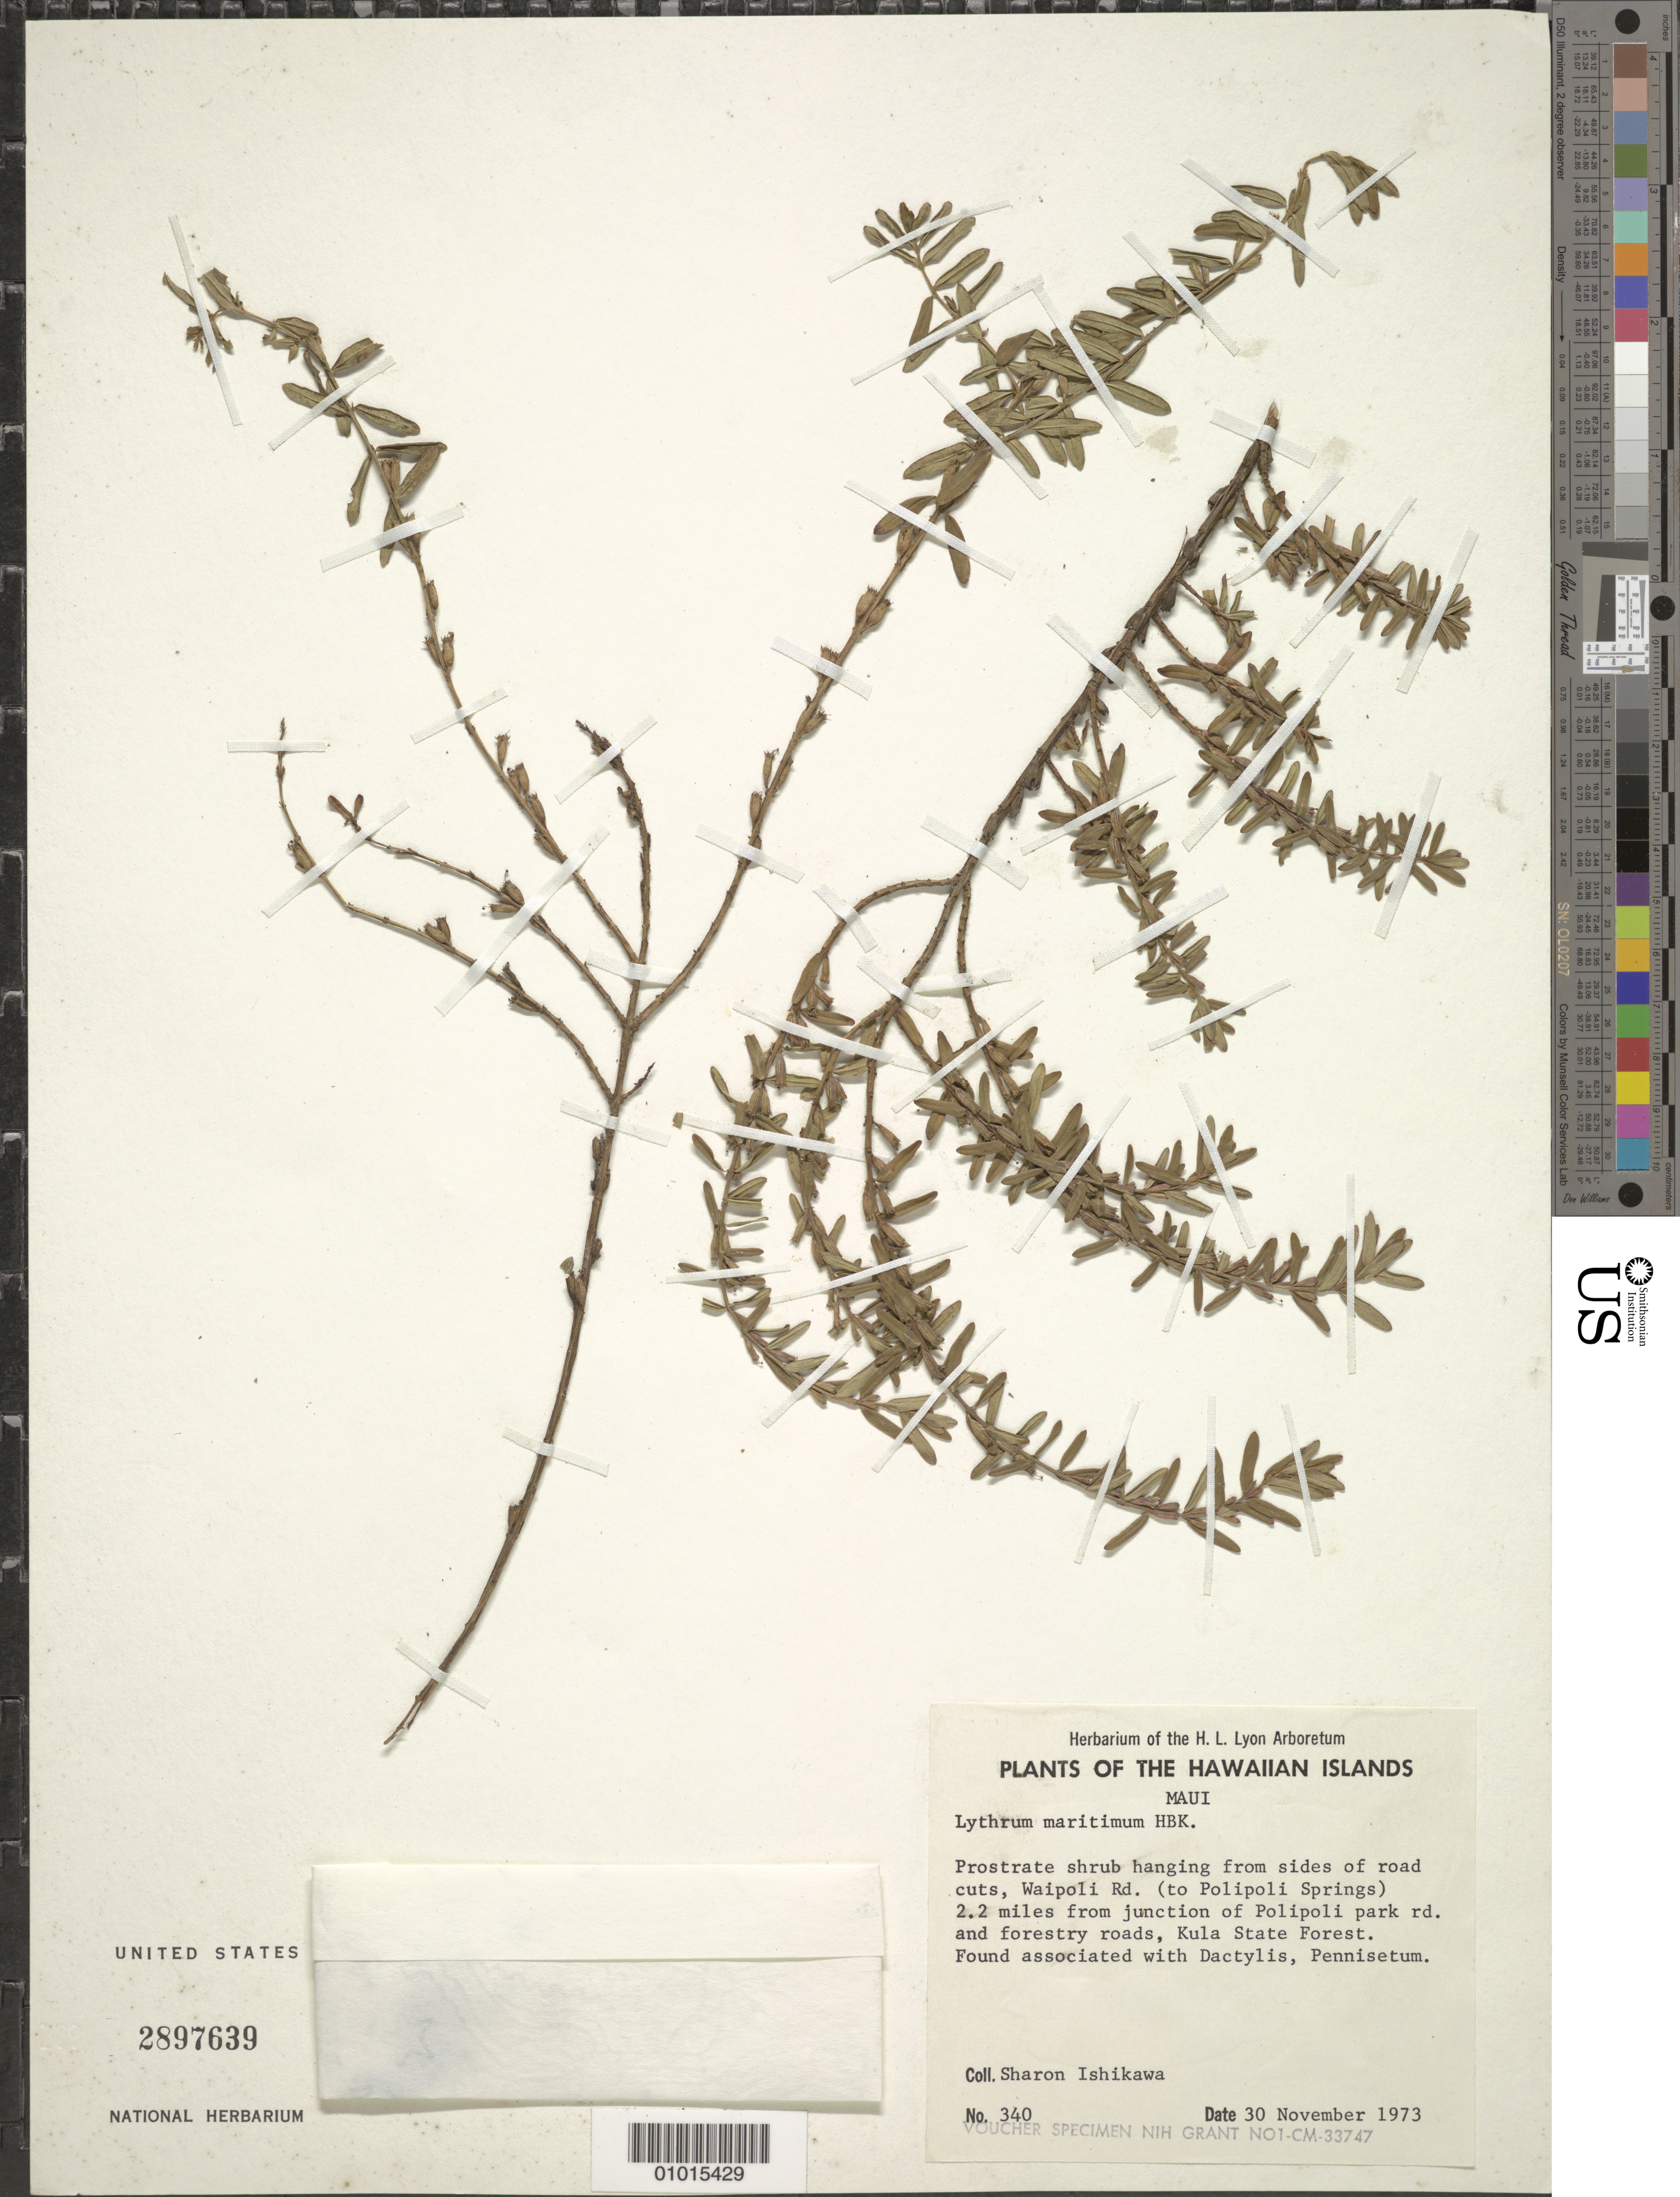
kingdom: Plantae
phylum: Tracheophyta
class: Magnoliopsida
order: Myrtales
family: Lythraceae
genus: Lythrum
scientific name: Lythrum maritimum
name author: Kunth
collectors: S. Ishikawa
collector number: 340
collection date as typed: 30 Nov 1973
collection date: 1973-11-30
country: United States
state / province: Hawaii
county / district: Maui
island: Maui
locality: Waipoli Rd. (to Polipoli Springs) 2.2 mi from junction of Polipoli park rd. and forestry roads, Kula State Forest.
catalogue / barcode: US 2897639